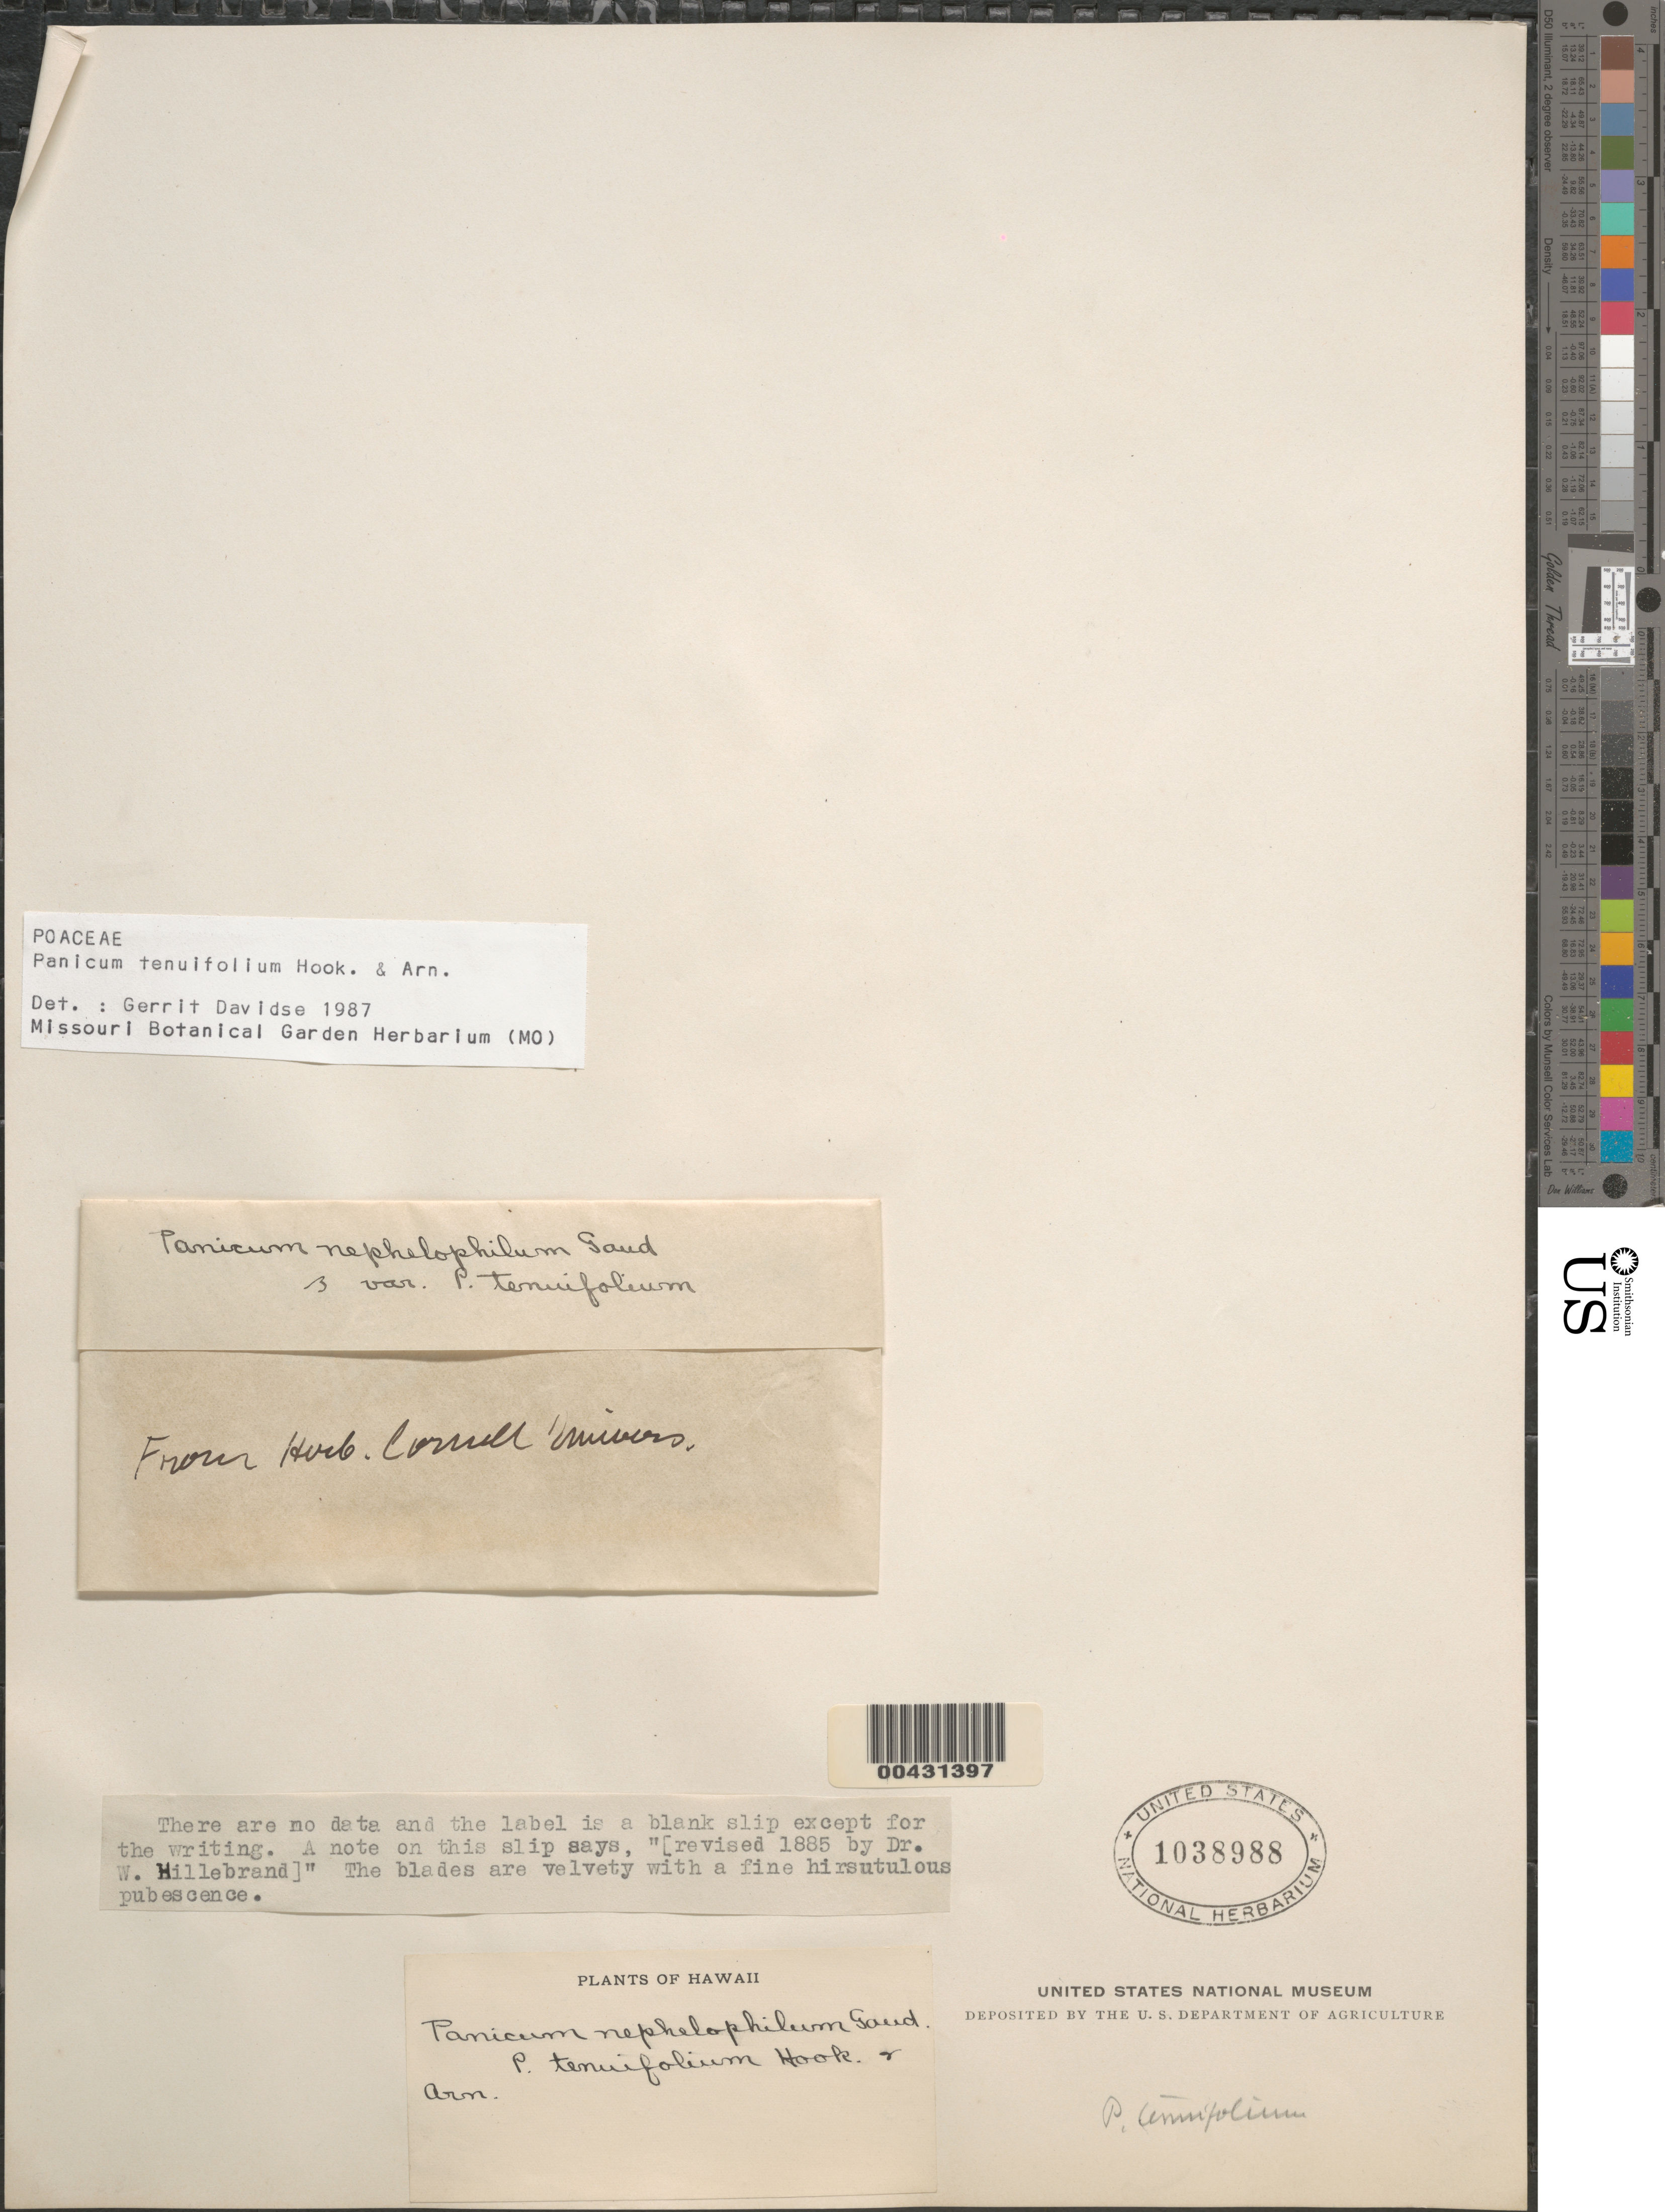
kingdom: Plantae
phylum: Tracheophyta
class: Liliopsida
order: Poales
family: Poaceae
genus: Panicum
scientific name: Panicum tenuifolium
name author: Hook. & Arn.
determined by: Davidse, Gerrit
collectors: W. Hillebrand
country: United States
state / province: Hawaii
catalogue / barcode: US 1038988